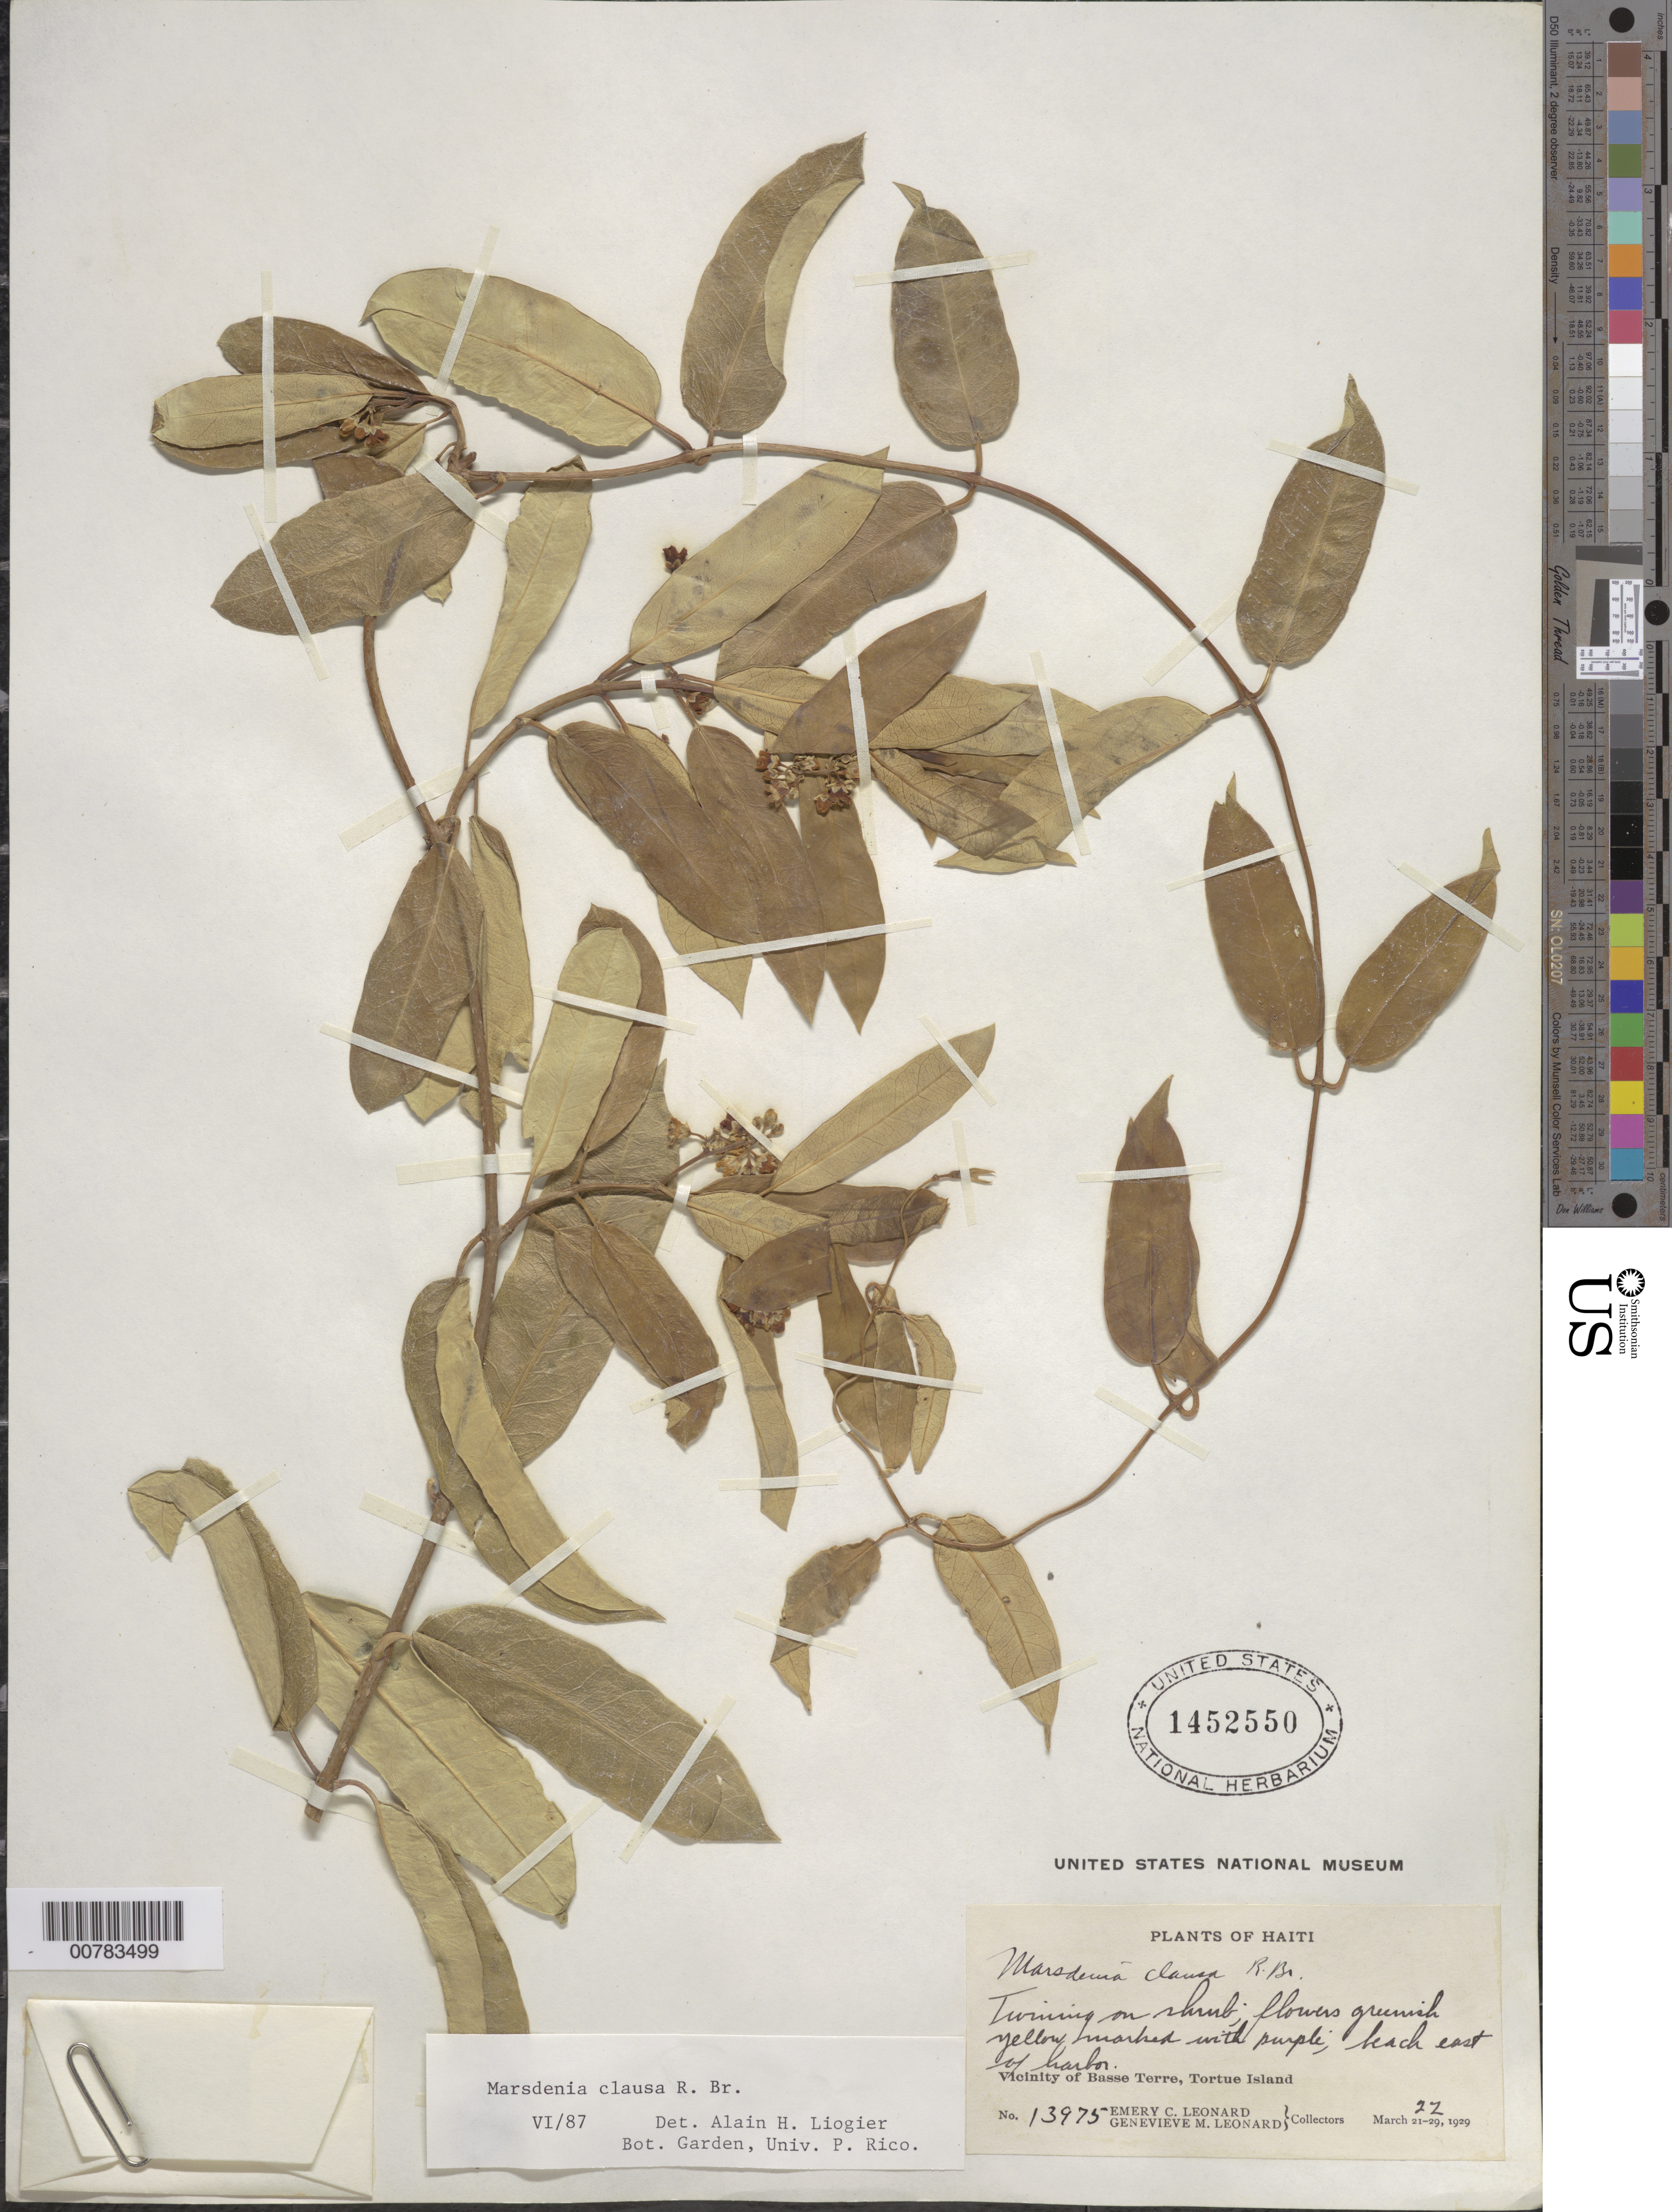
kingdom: Plantae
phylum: Tracheophyta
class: Magnoliopsida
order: Gentianales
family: Apocynaceae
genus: Marsdenia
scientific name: Marsdenia clausa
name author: R. Br.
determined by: Liogier, Alain H.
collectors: E. C. Leonard & G. M. Leonard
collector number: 13975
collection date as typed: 22 Mar 1929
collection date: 1929-03-22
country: Haiti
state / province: Nord-Óuest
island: Île de la Tortue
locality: Tortue Island, vicinity of Basse Terre, beach east of harbor.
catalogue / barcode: US 1452550